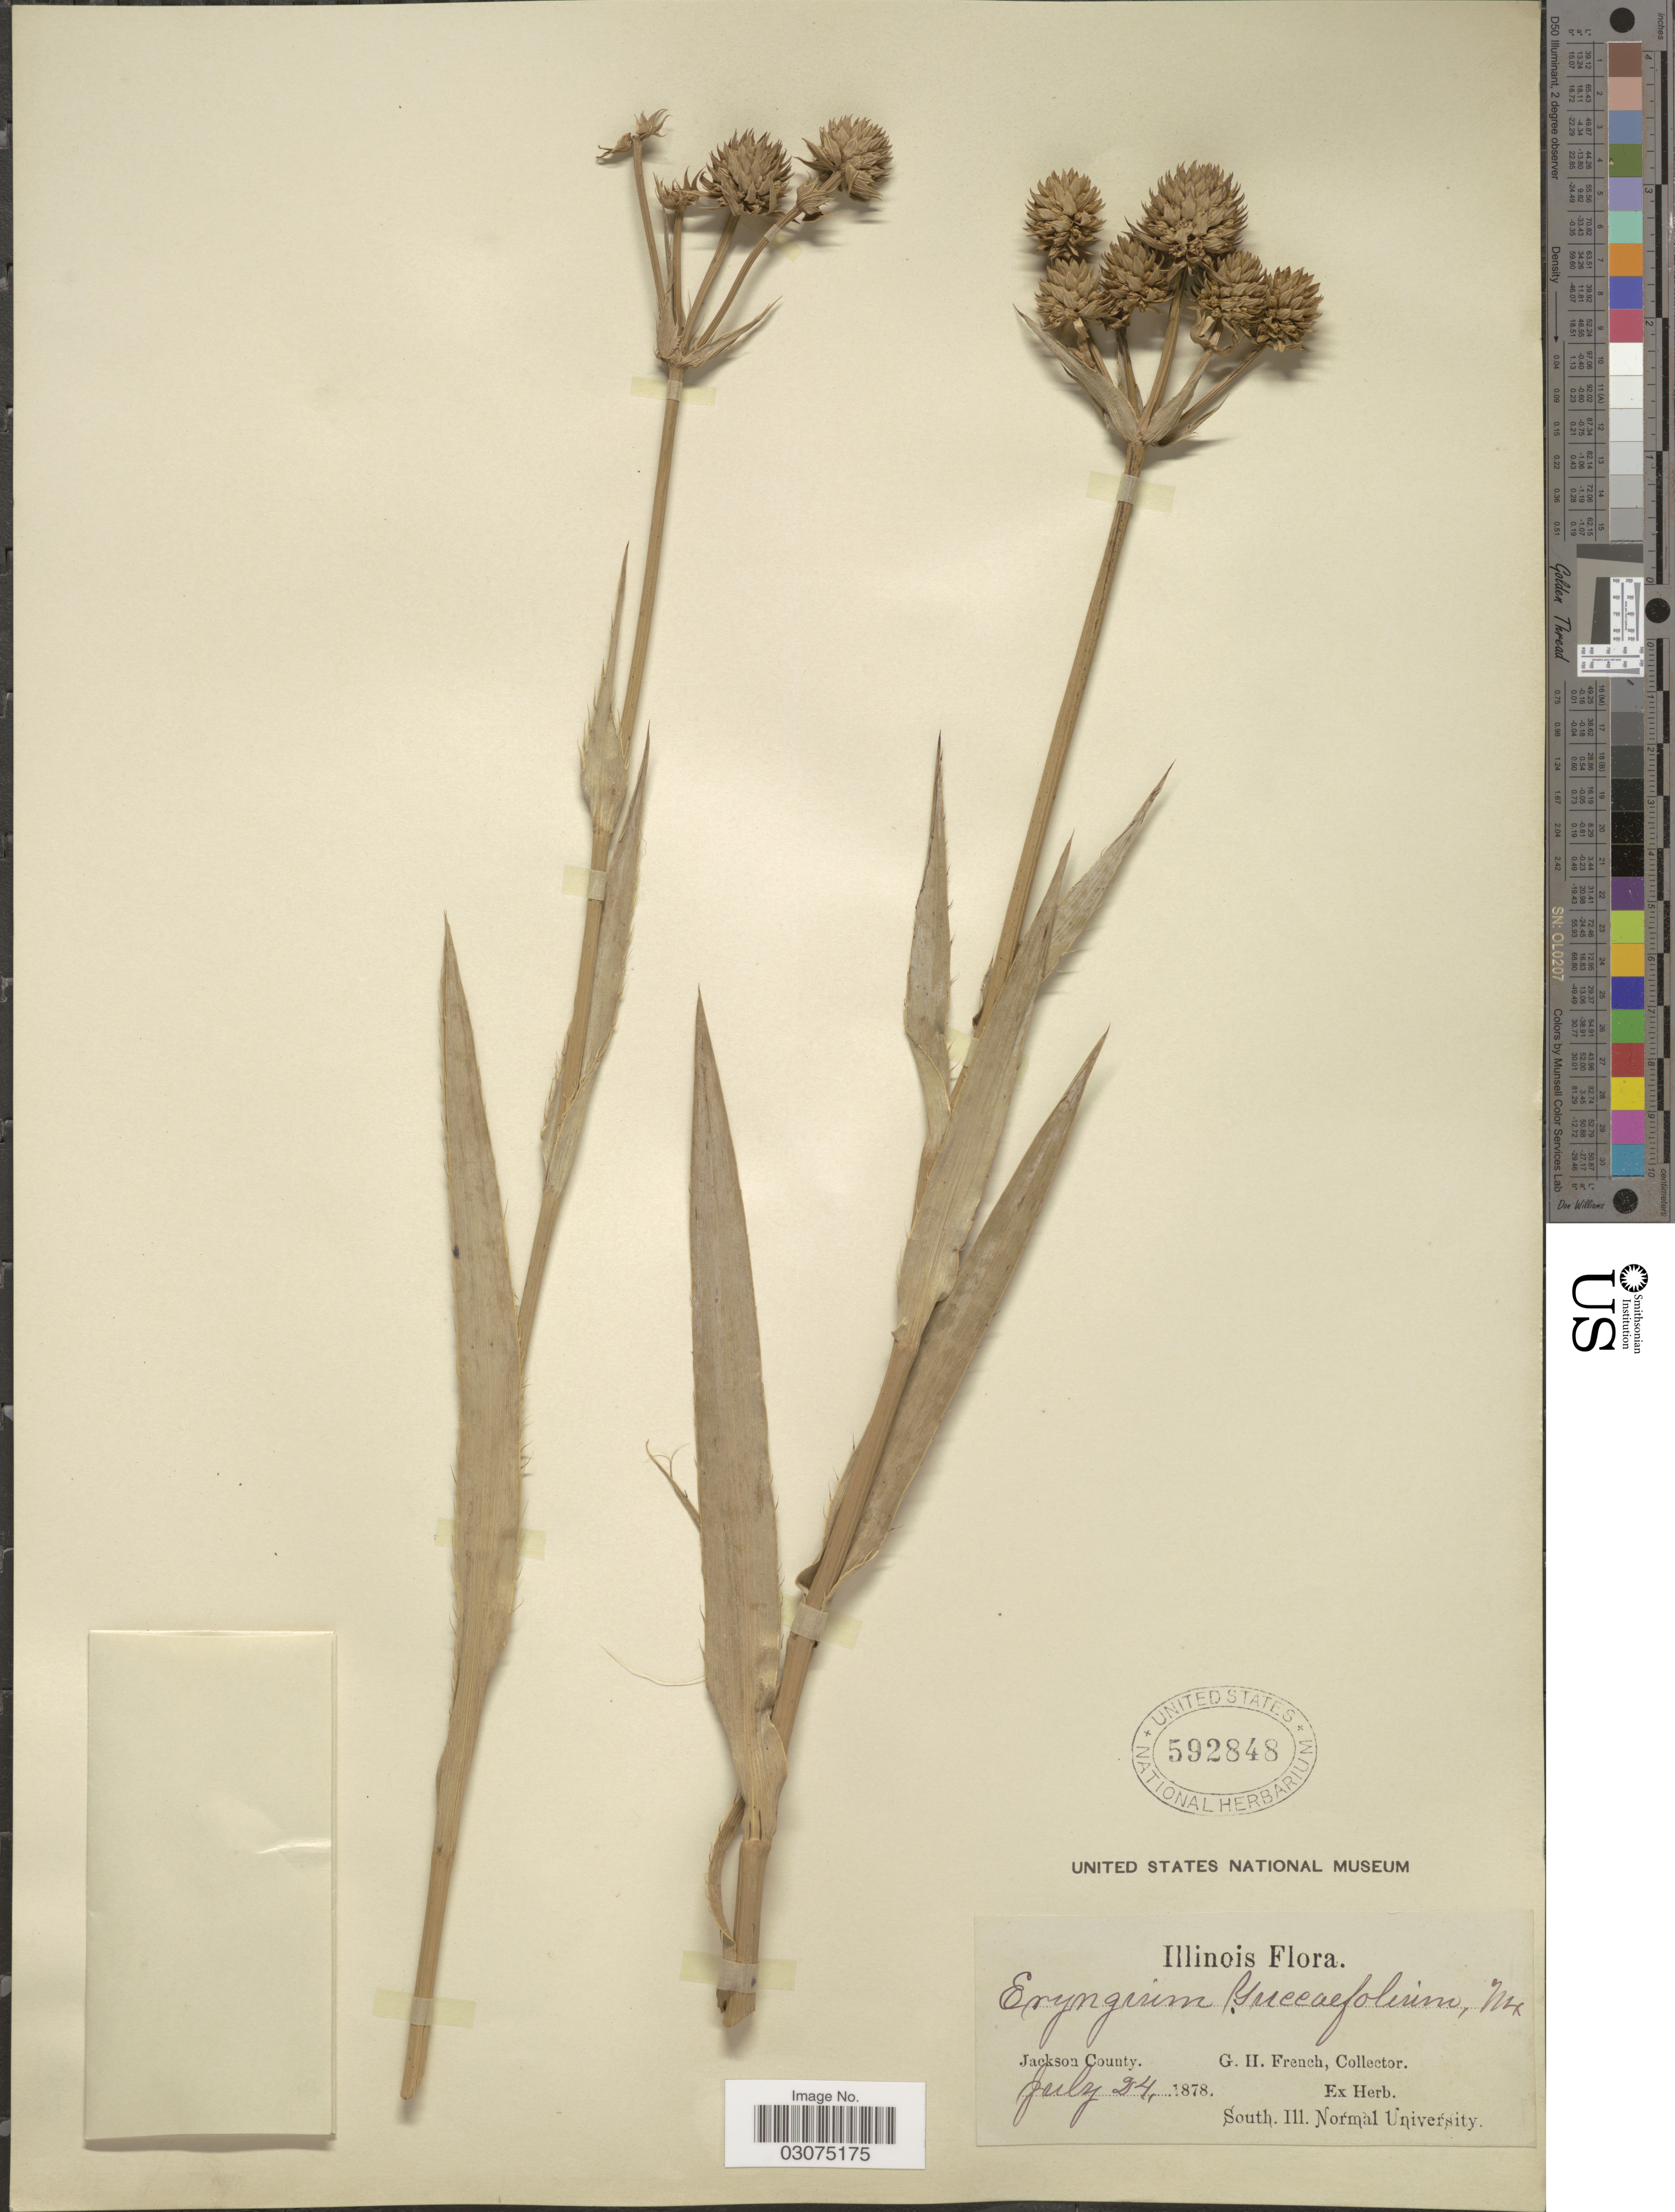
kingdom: Plantae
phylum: Tracheophyta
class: Magnoliopsida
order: Apiales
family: Apiaceae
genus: Eryngium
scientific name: Eryngium yuccifolium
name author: Michx.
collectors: G. H. French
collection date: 1878-07-24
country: United States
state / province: Illinois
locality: Jackson County.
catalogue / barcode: US 592848